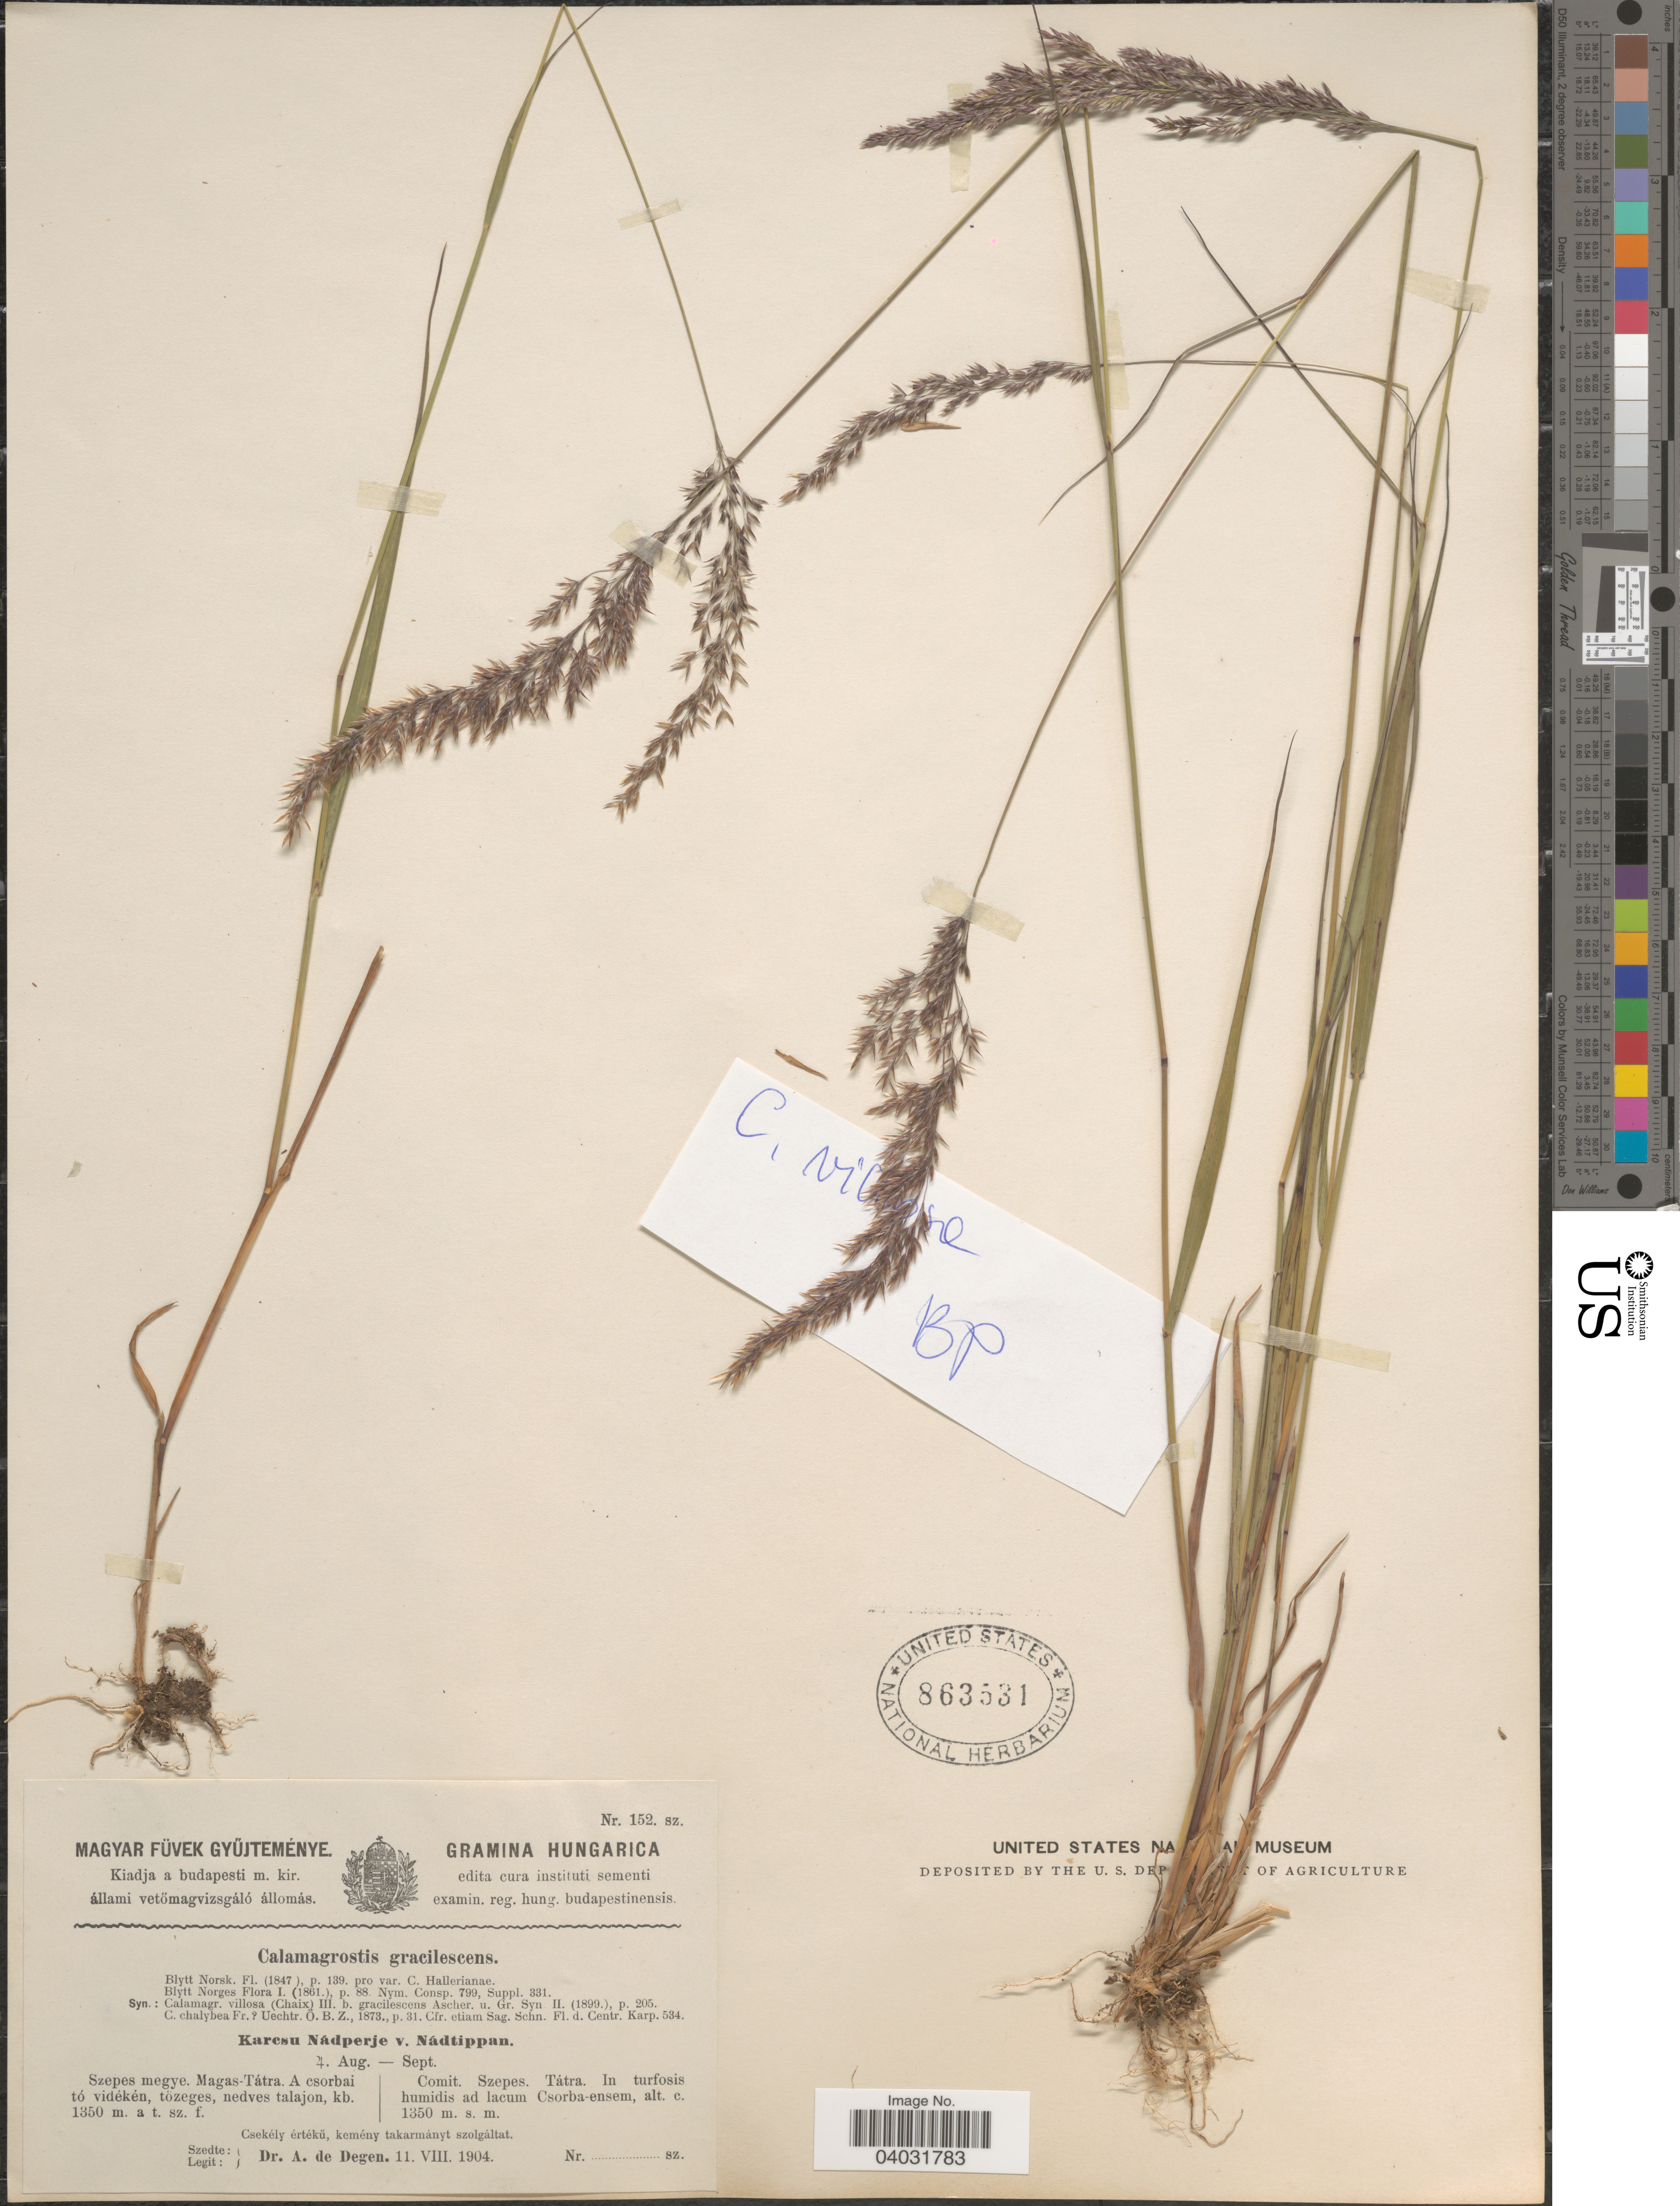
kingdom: Plantae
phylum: Tracheophyta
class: Liliopsida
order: Poales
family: Poaceae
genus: Calamagrostis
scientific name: Calamagrostis x gracilescens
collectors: A. de Degen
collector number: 152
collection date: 1904-08-11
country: Hungary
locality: Comit. Szepes. Tátra. In turfosis humidis ad lacum Csorba-ensem.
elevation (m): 1350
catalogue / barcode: US 863531